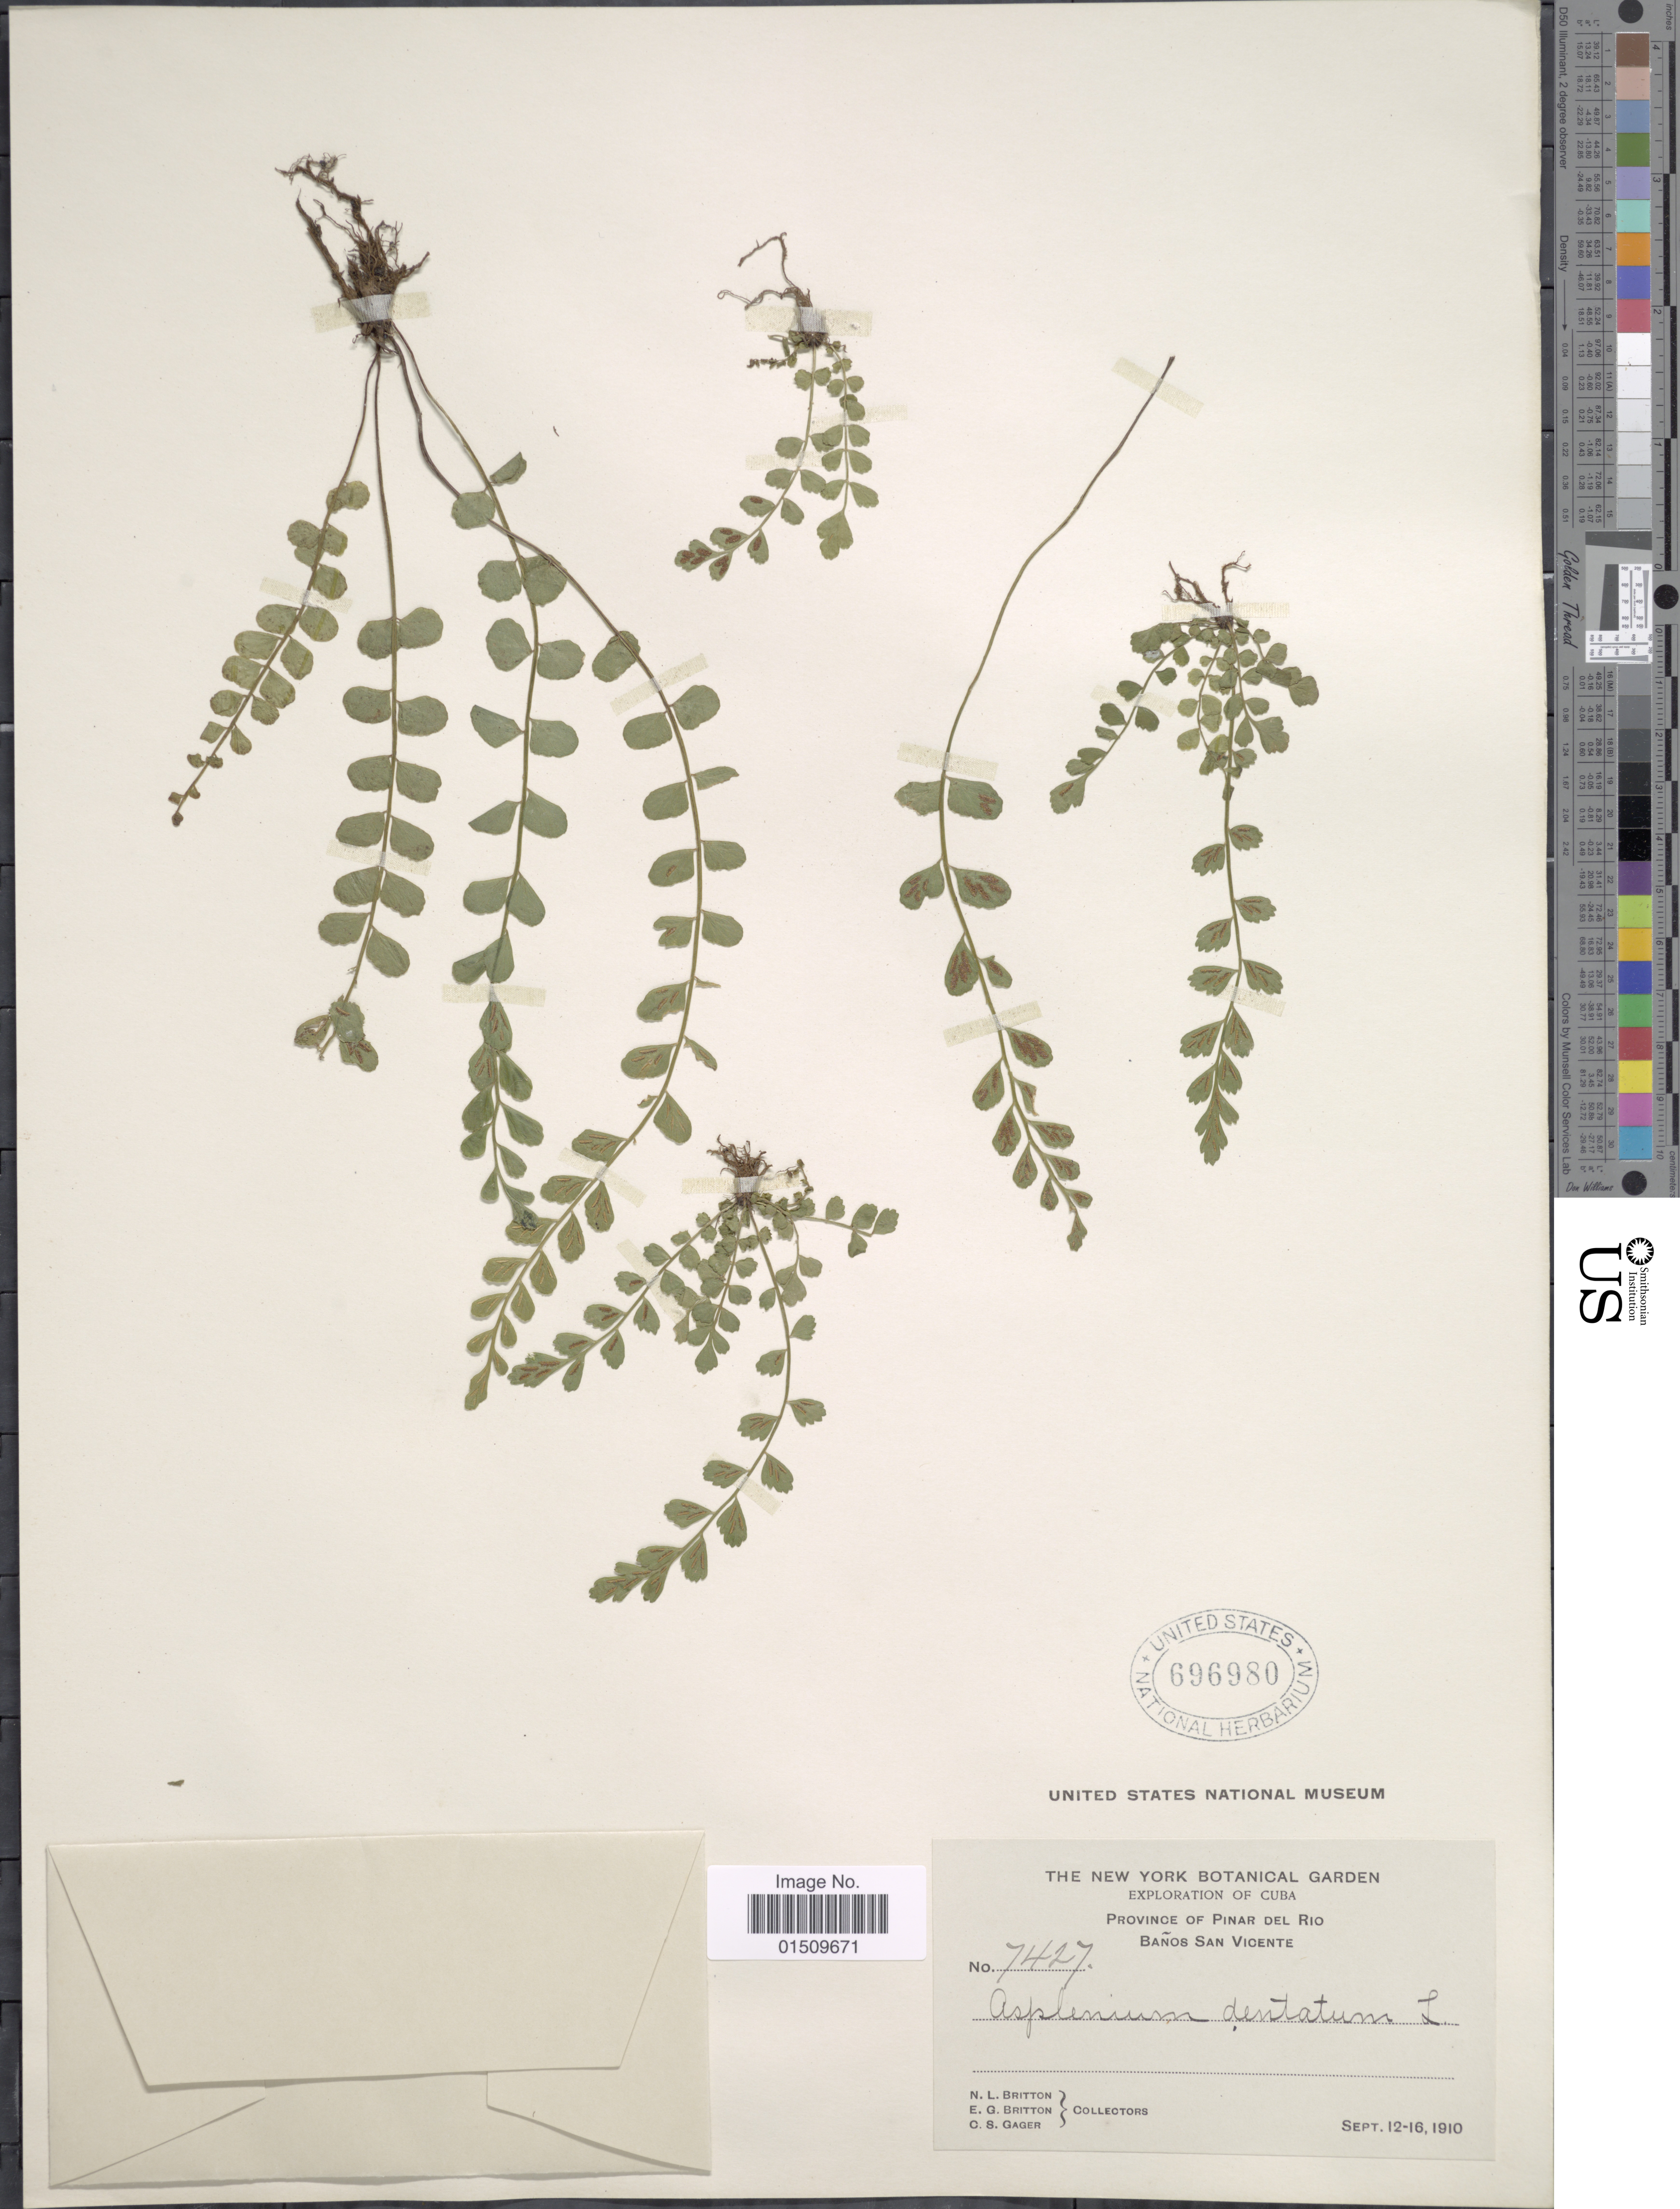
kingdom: Plantae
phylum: Tracheophyta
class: Polypodiopsida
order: Polypodiales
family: Aspleniaceae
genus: Asplenium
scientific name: Asplenium trichomanes-dentatum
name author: L.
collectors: N. Britton, E. G. Britton & C. Gager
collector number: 7427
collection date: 1910-09-12/1910-09-16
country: Cuba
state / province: Pinar del Río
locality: Cuba, Banos San Vicente.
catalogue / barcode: US 69680